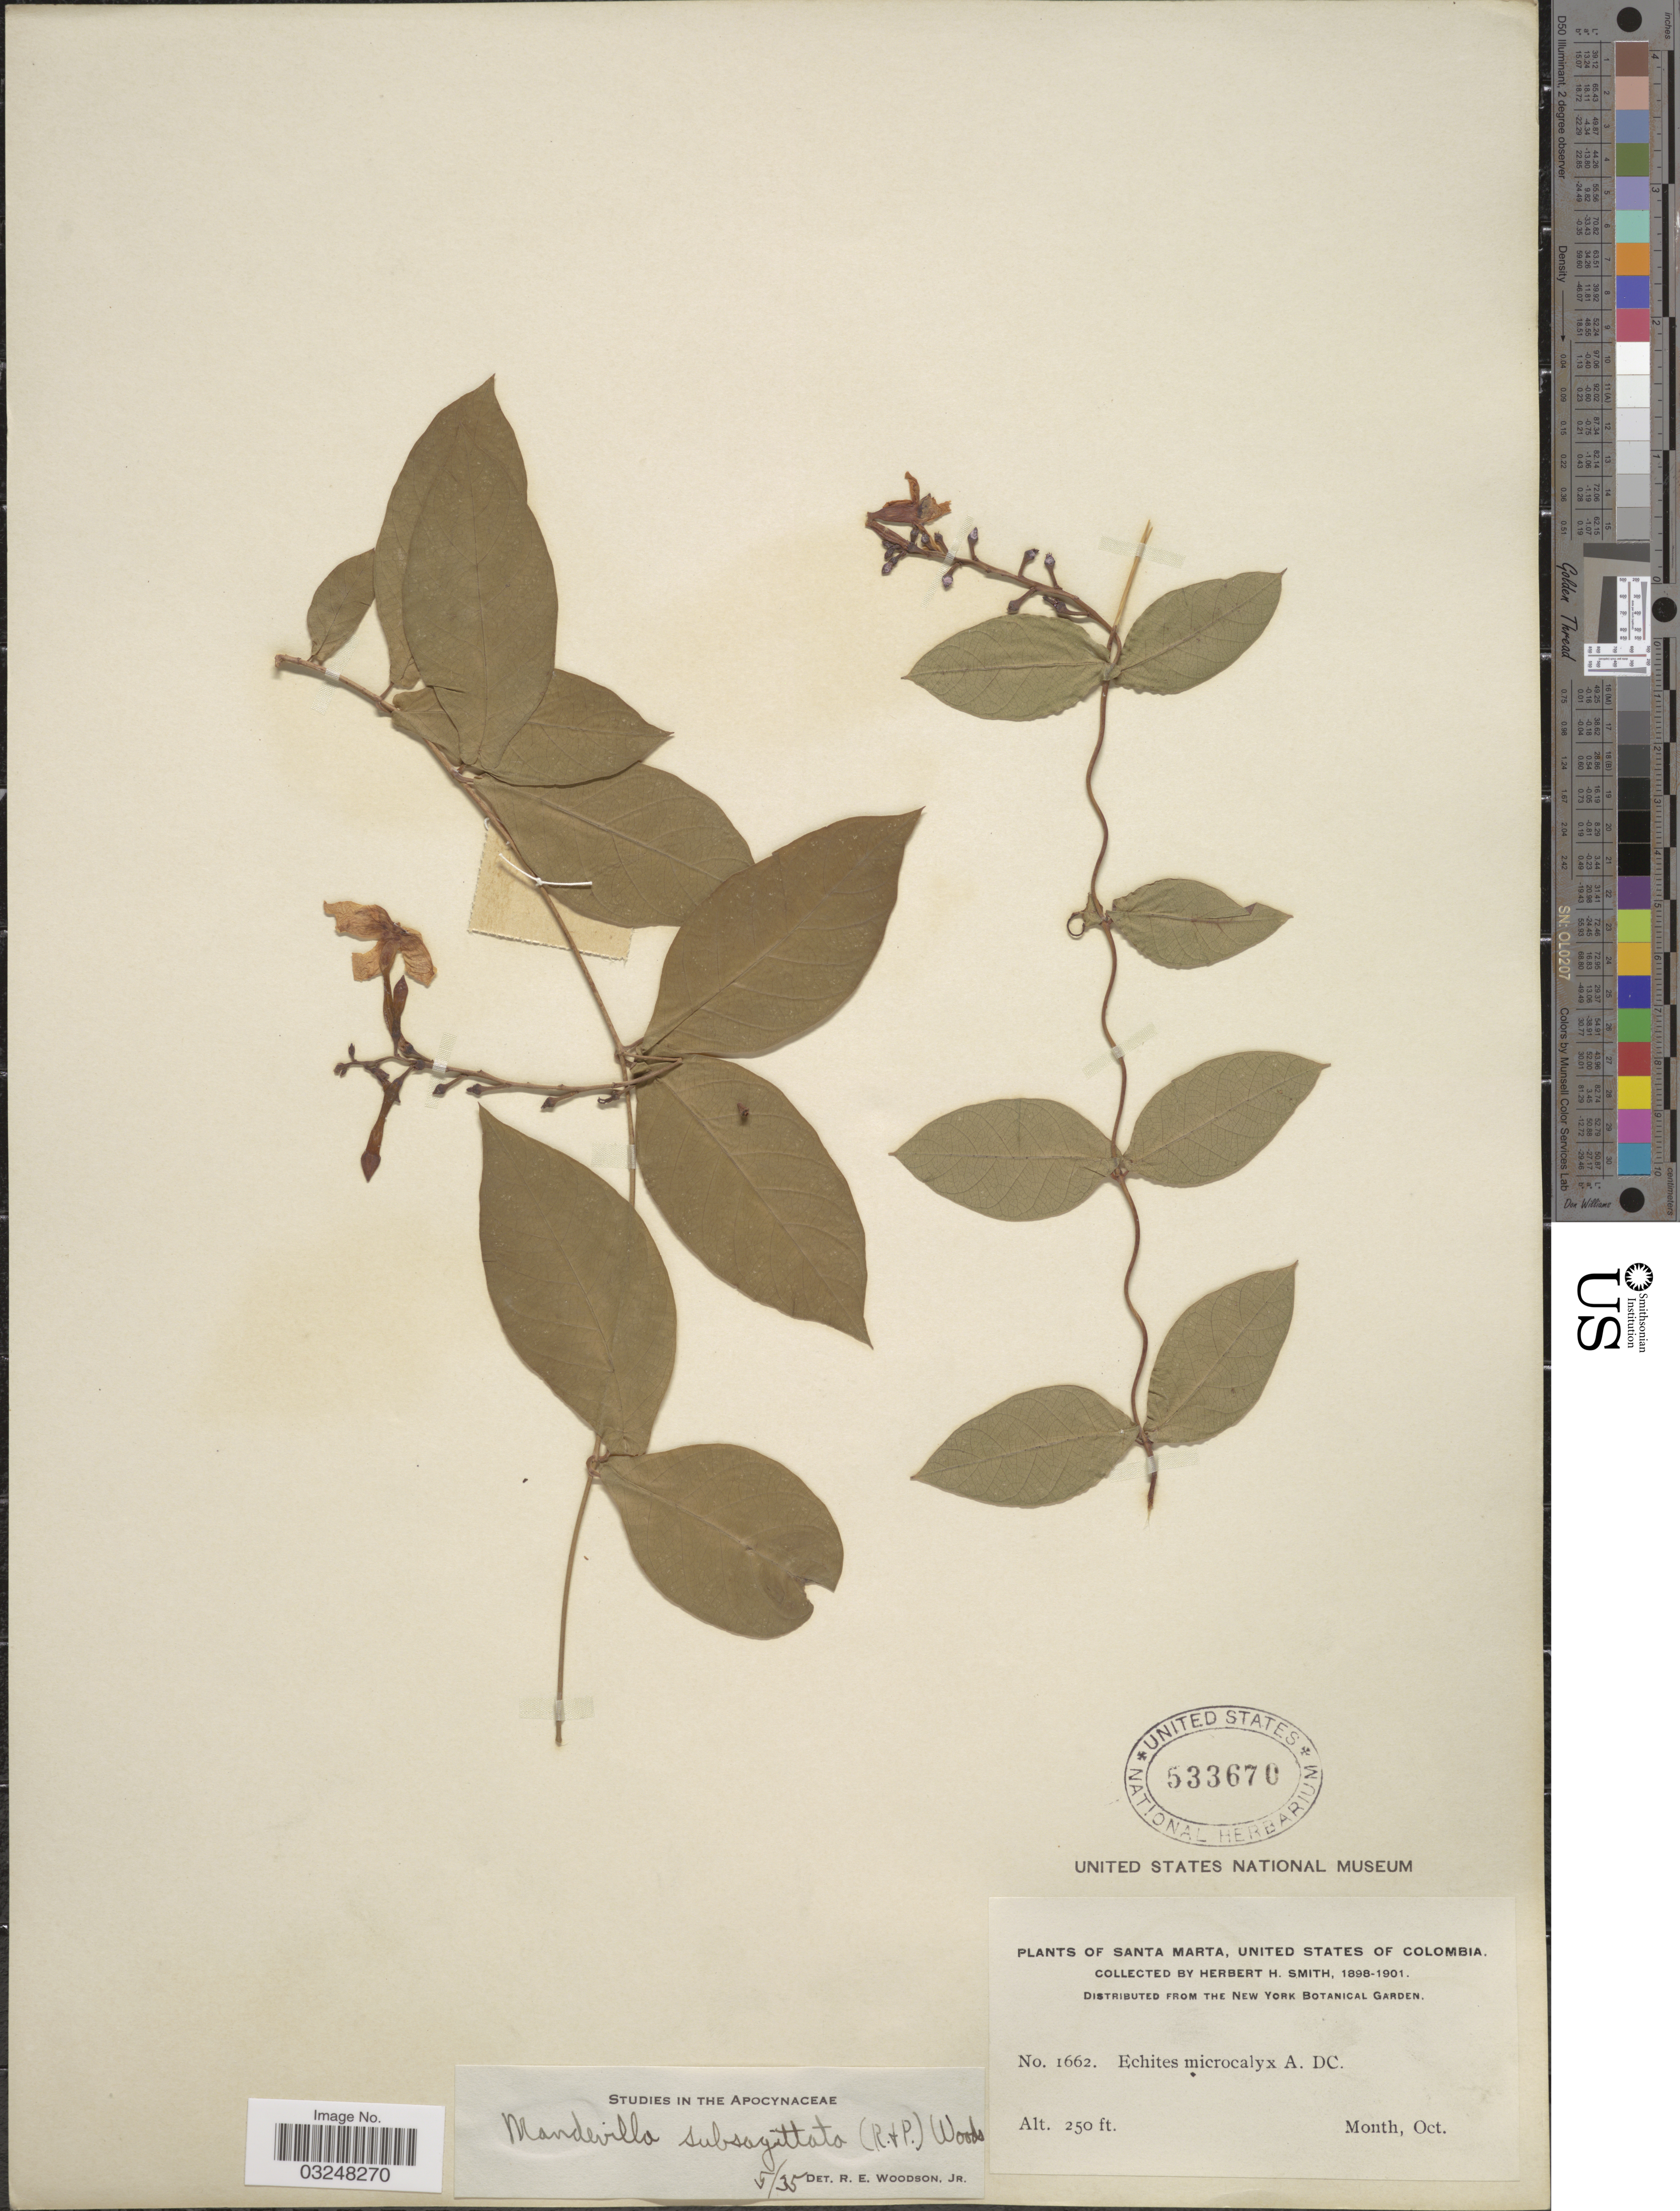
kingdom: Plantae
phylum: Tracheophyta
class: Magnoliopsida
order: Gentianales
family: Apocynaceae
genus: Mandevilla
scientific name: Mandevilla subsagittata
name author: (Ruiz & Pav.) Woodson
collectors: Herbert H. Smith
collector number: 1662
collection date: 1898-10/1901-10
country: Colombia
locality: Santa Marta, United States of Colombia.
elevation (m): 76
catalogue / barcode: US 533670